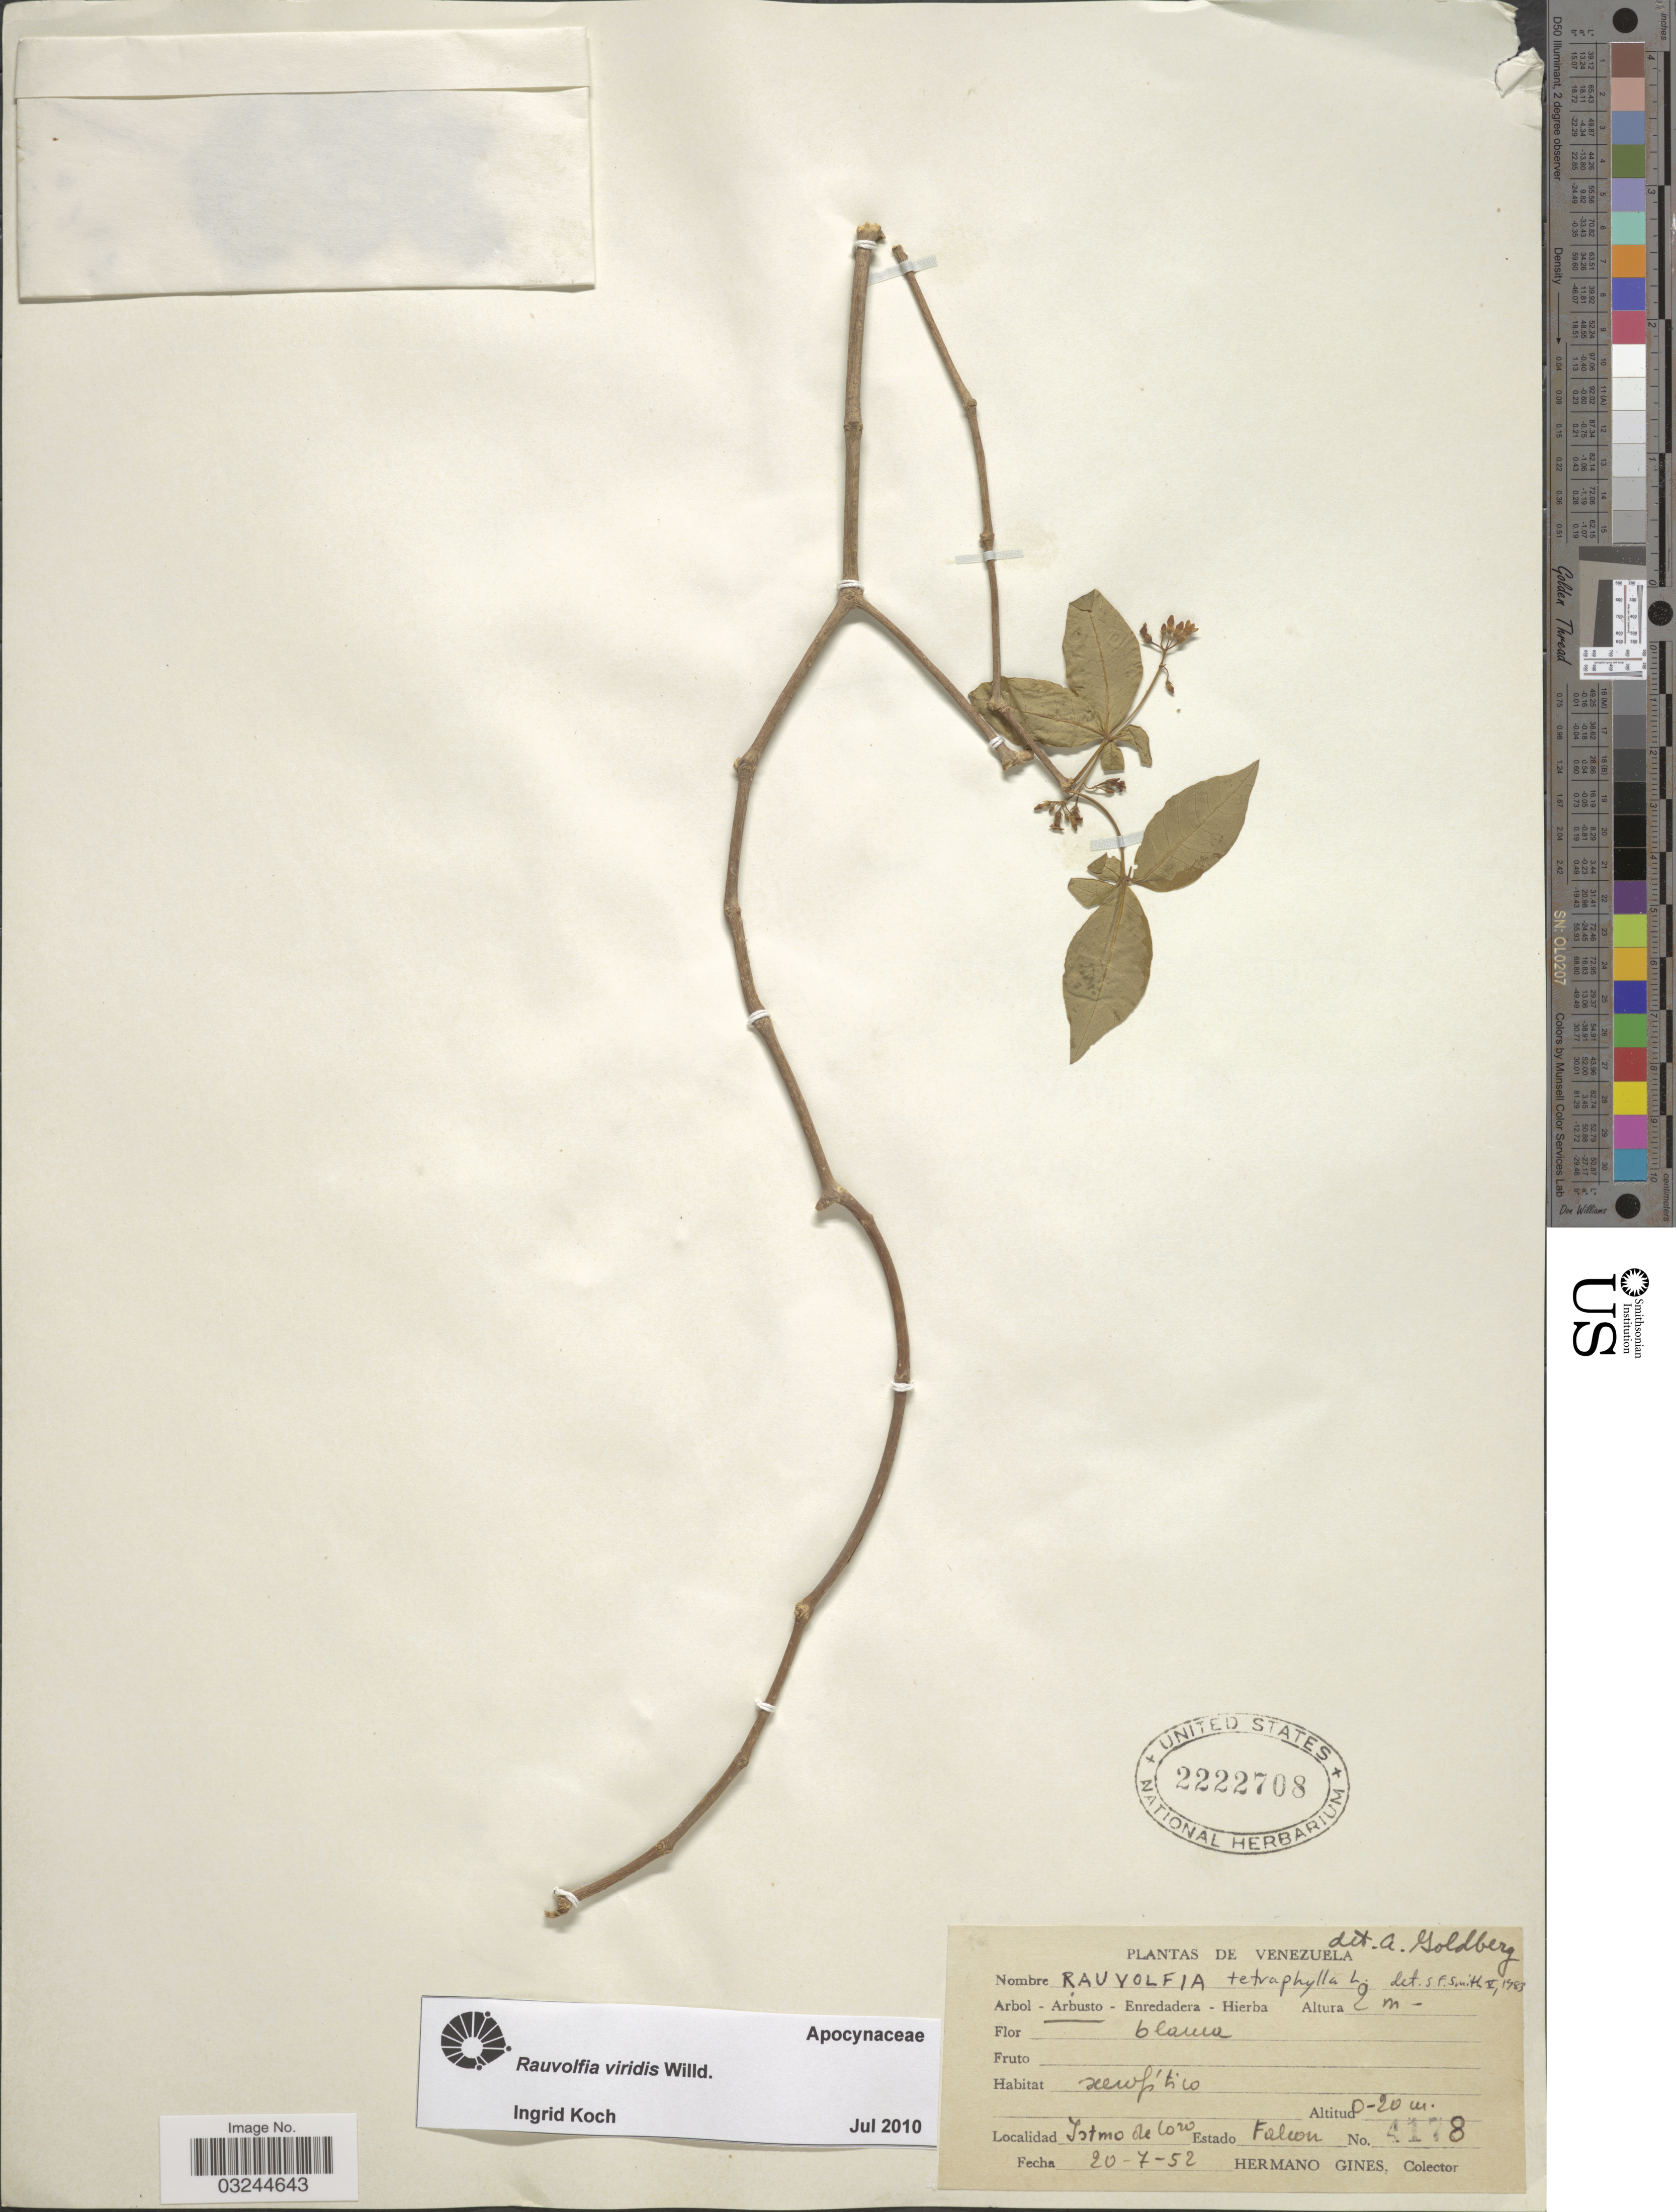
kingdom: Plantae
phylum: Tracheophyta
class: Magnoliopsida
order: Gentianales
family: Apocynaceae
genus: Rauvolfia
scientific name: Rauvolfia viridis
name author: Willd. ex Roem. & Schult.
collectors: Bro. Gines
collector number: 4178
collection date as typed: Transcribed d/m/y: 20/7/52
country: Venezuela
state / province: Falcón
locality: Istmo de Coro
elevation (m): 0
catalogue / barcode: US 2222708